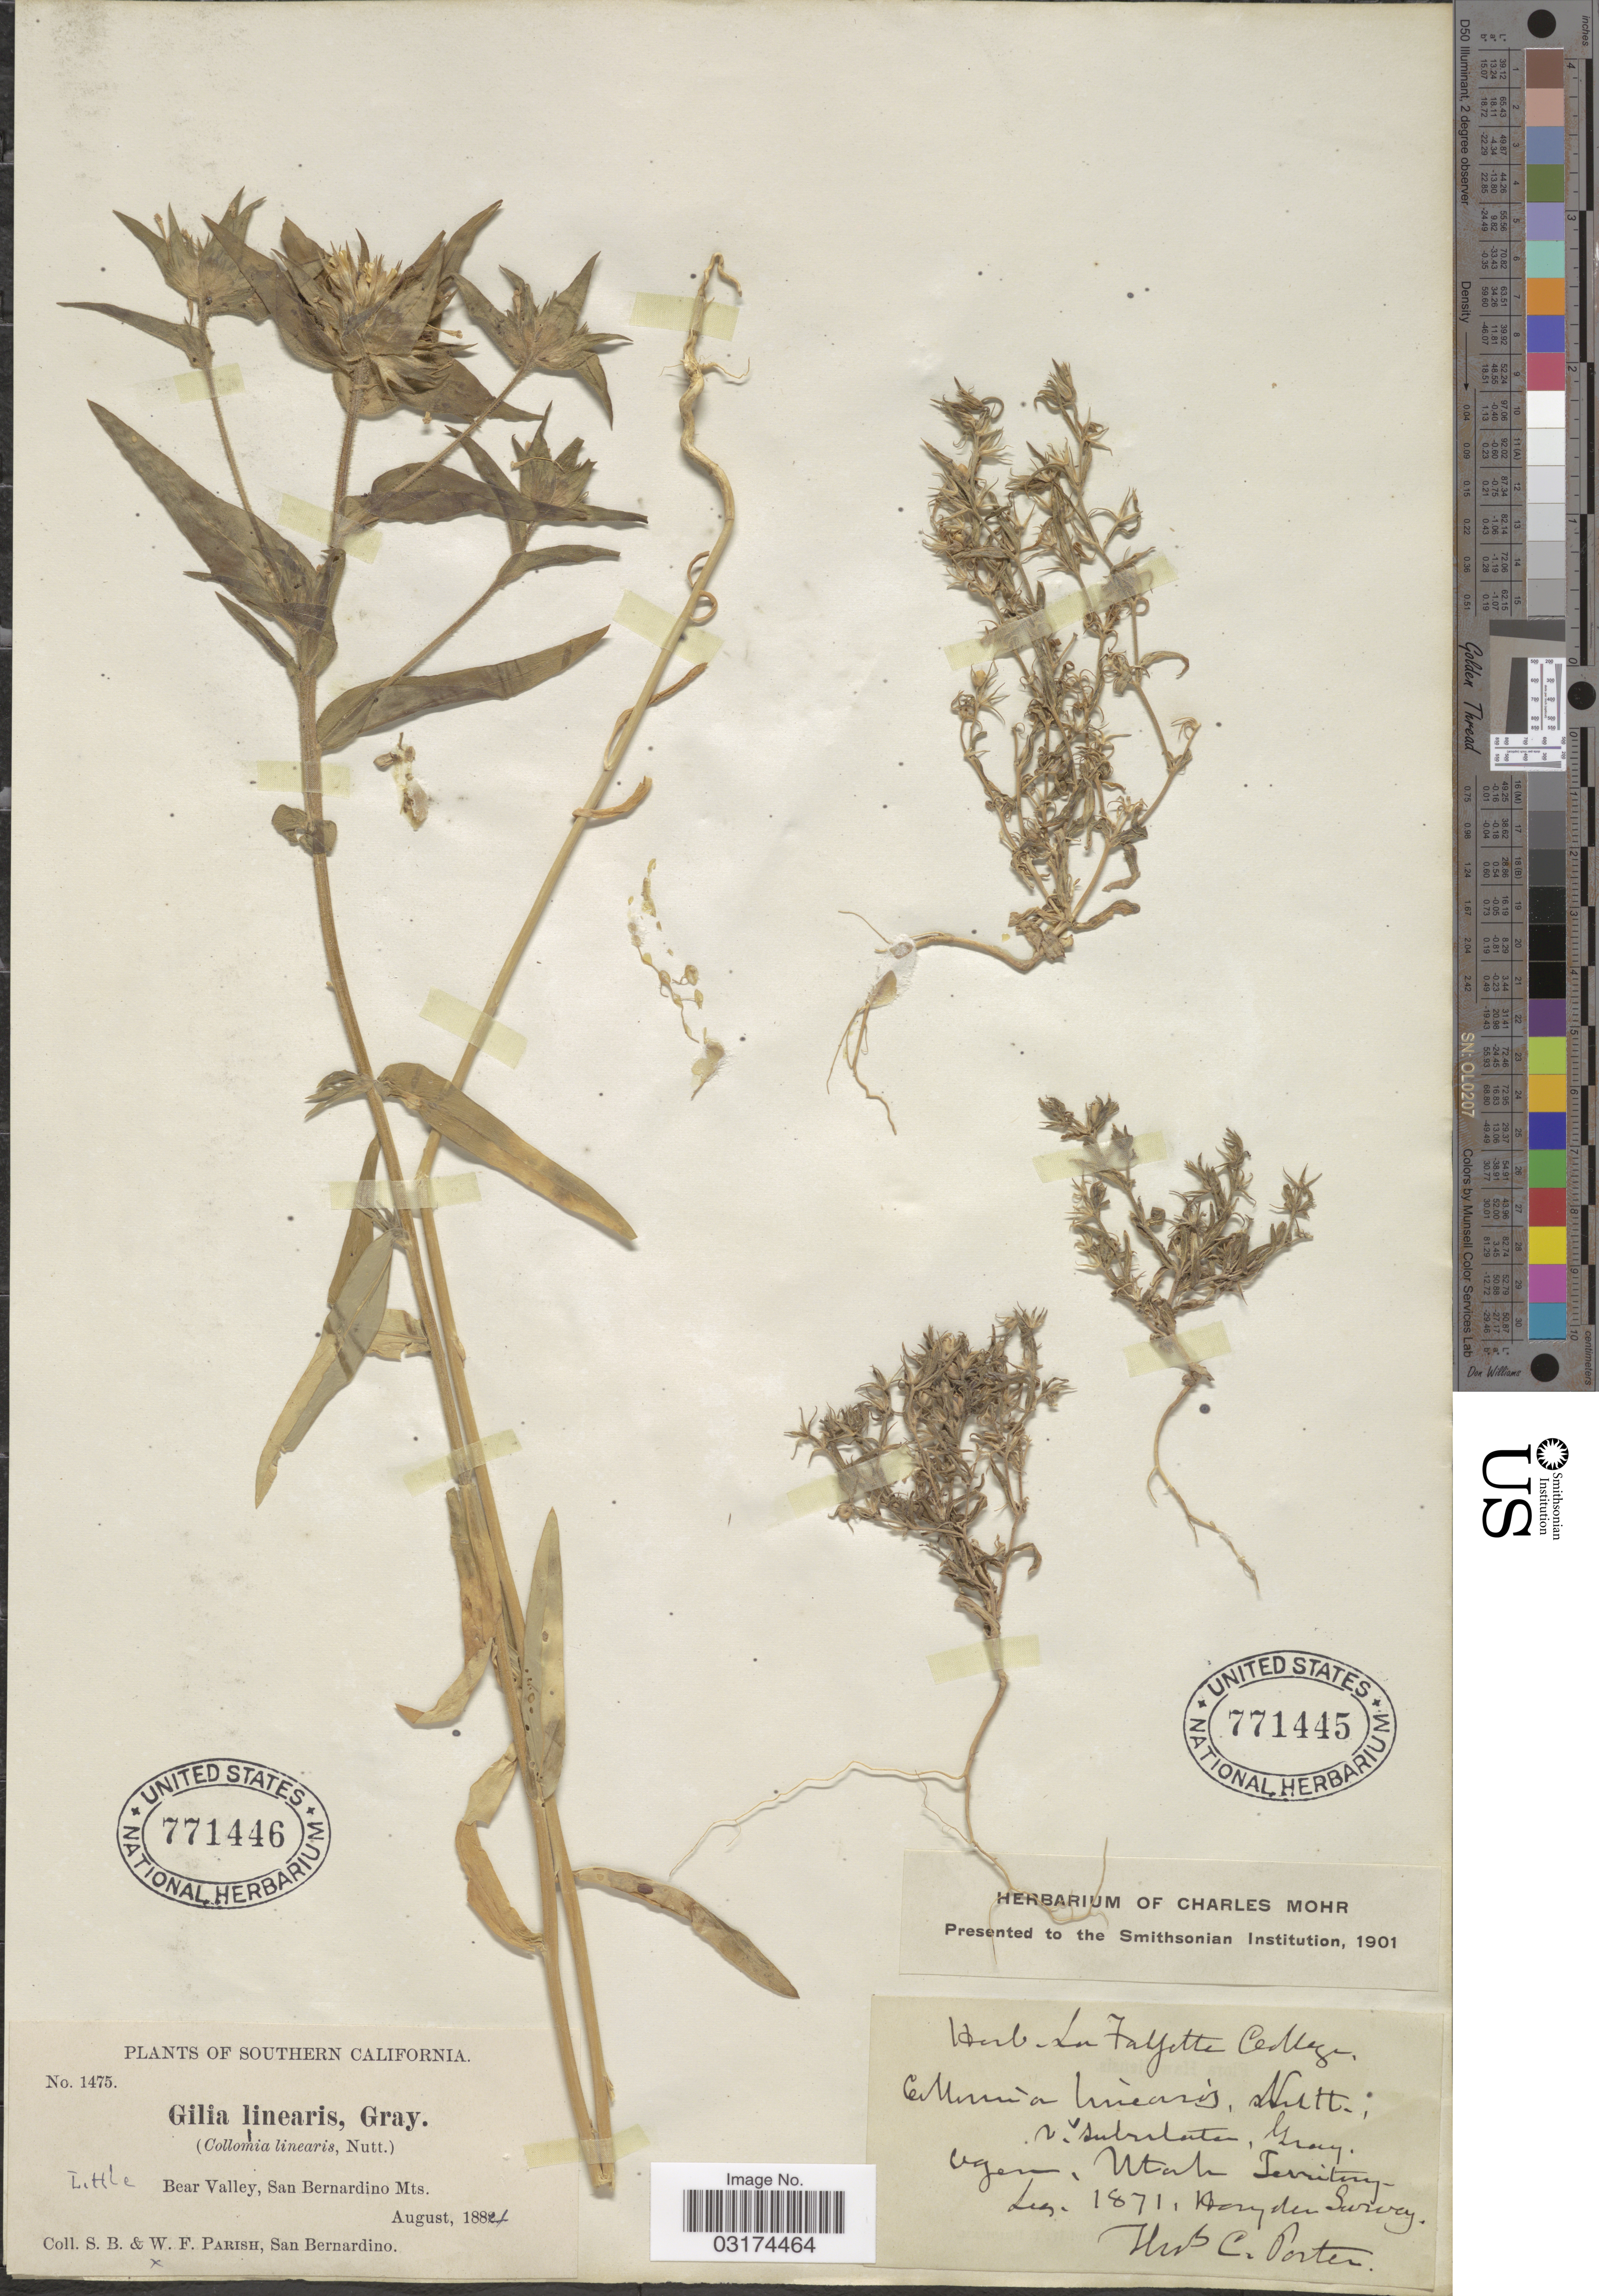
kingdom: Plantae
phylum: Tracheophyta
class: Magnoliopsida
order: Ericales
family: Polemoniaceae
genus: Collomia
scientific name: Collomia linearis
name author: Nutt.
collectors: S. B. Parish & W. F. Parish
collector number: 1475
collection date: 1884-08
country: United States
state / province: California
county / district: San Bernardino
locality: Southern California. Bear Valley, San Bernardino Mts.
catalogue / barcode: US 771446